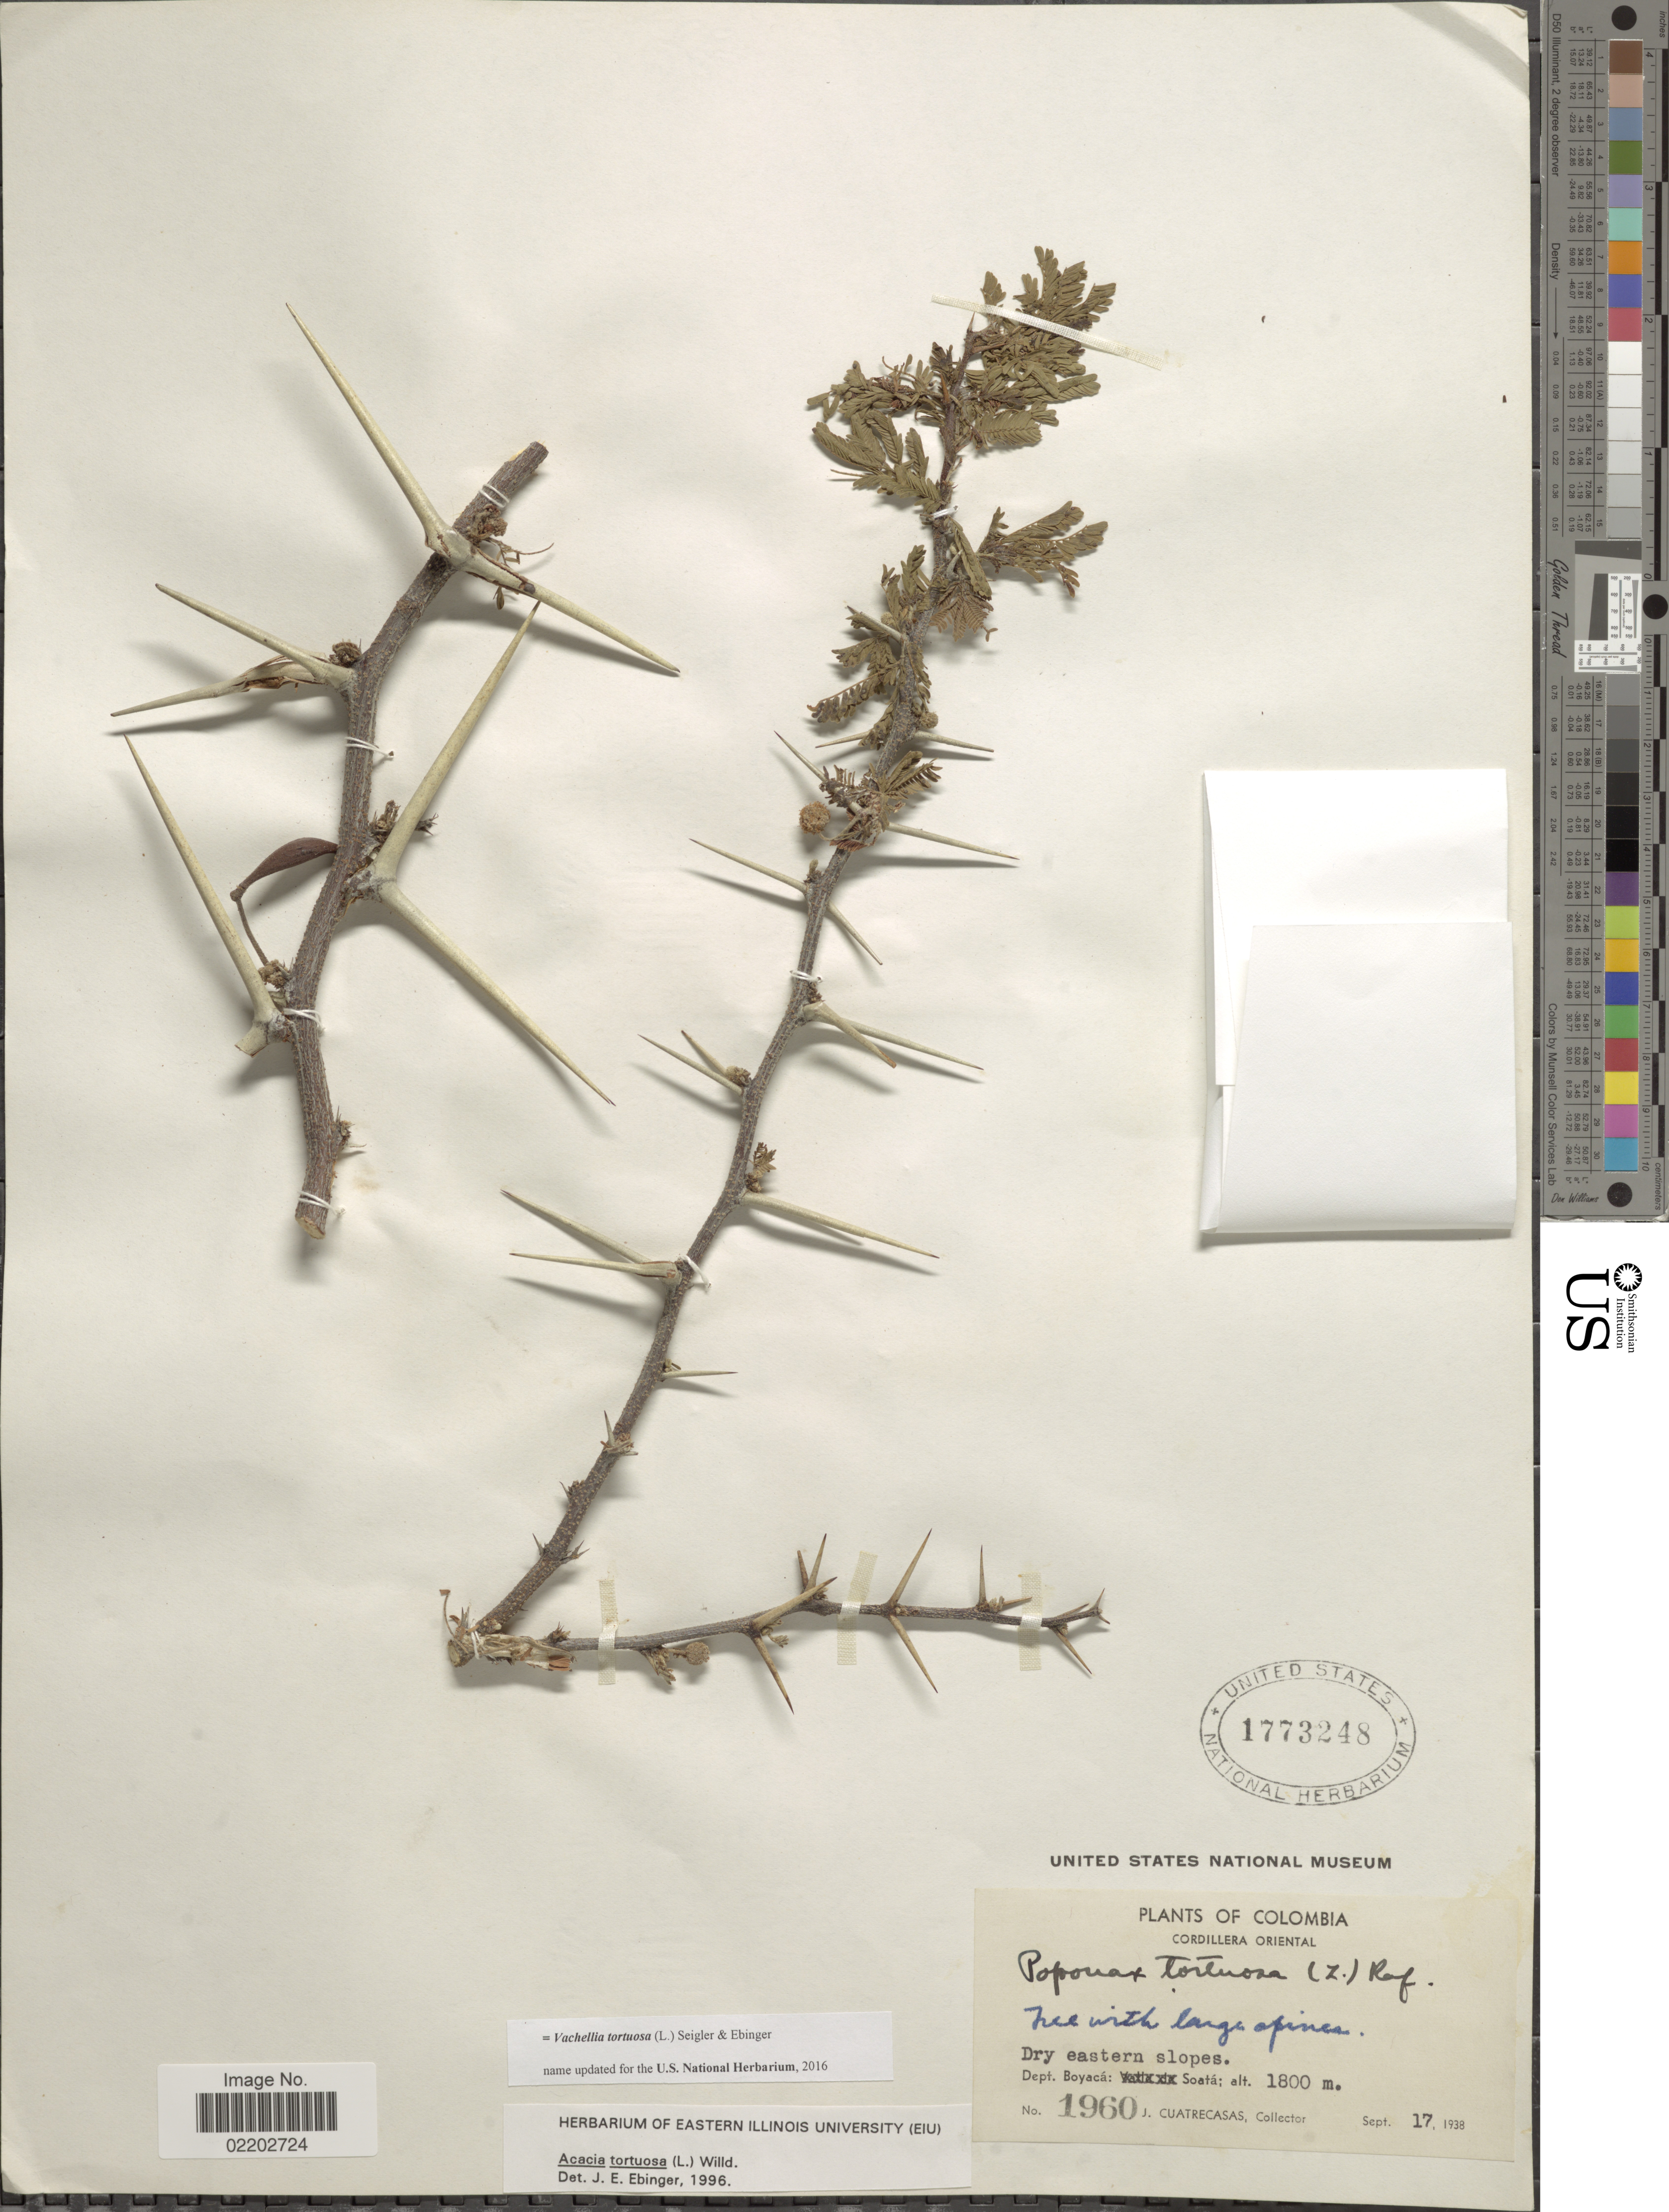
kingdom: Plantae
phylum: Tracheophyta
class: Magnoliopsida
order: Fabales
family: Fabaceae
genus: Vachellia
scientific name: Vachellia tortuosa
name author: (L.) Seigler & Ebinger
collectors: J. Cuatrecasas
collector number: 1960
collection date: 1938-09-17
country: Colombia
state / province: Boyacá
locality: Cordillera Oriental, dry eastern slopes, Soatá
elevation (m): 1800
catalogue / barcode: US 1773248